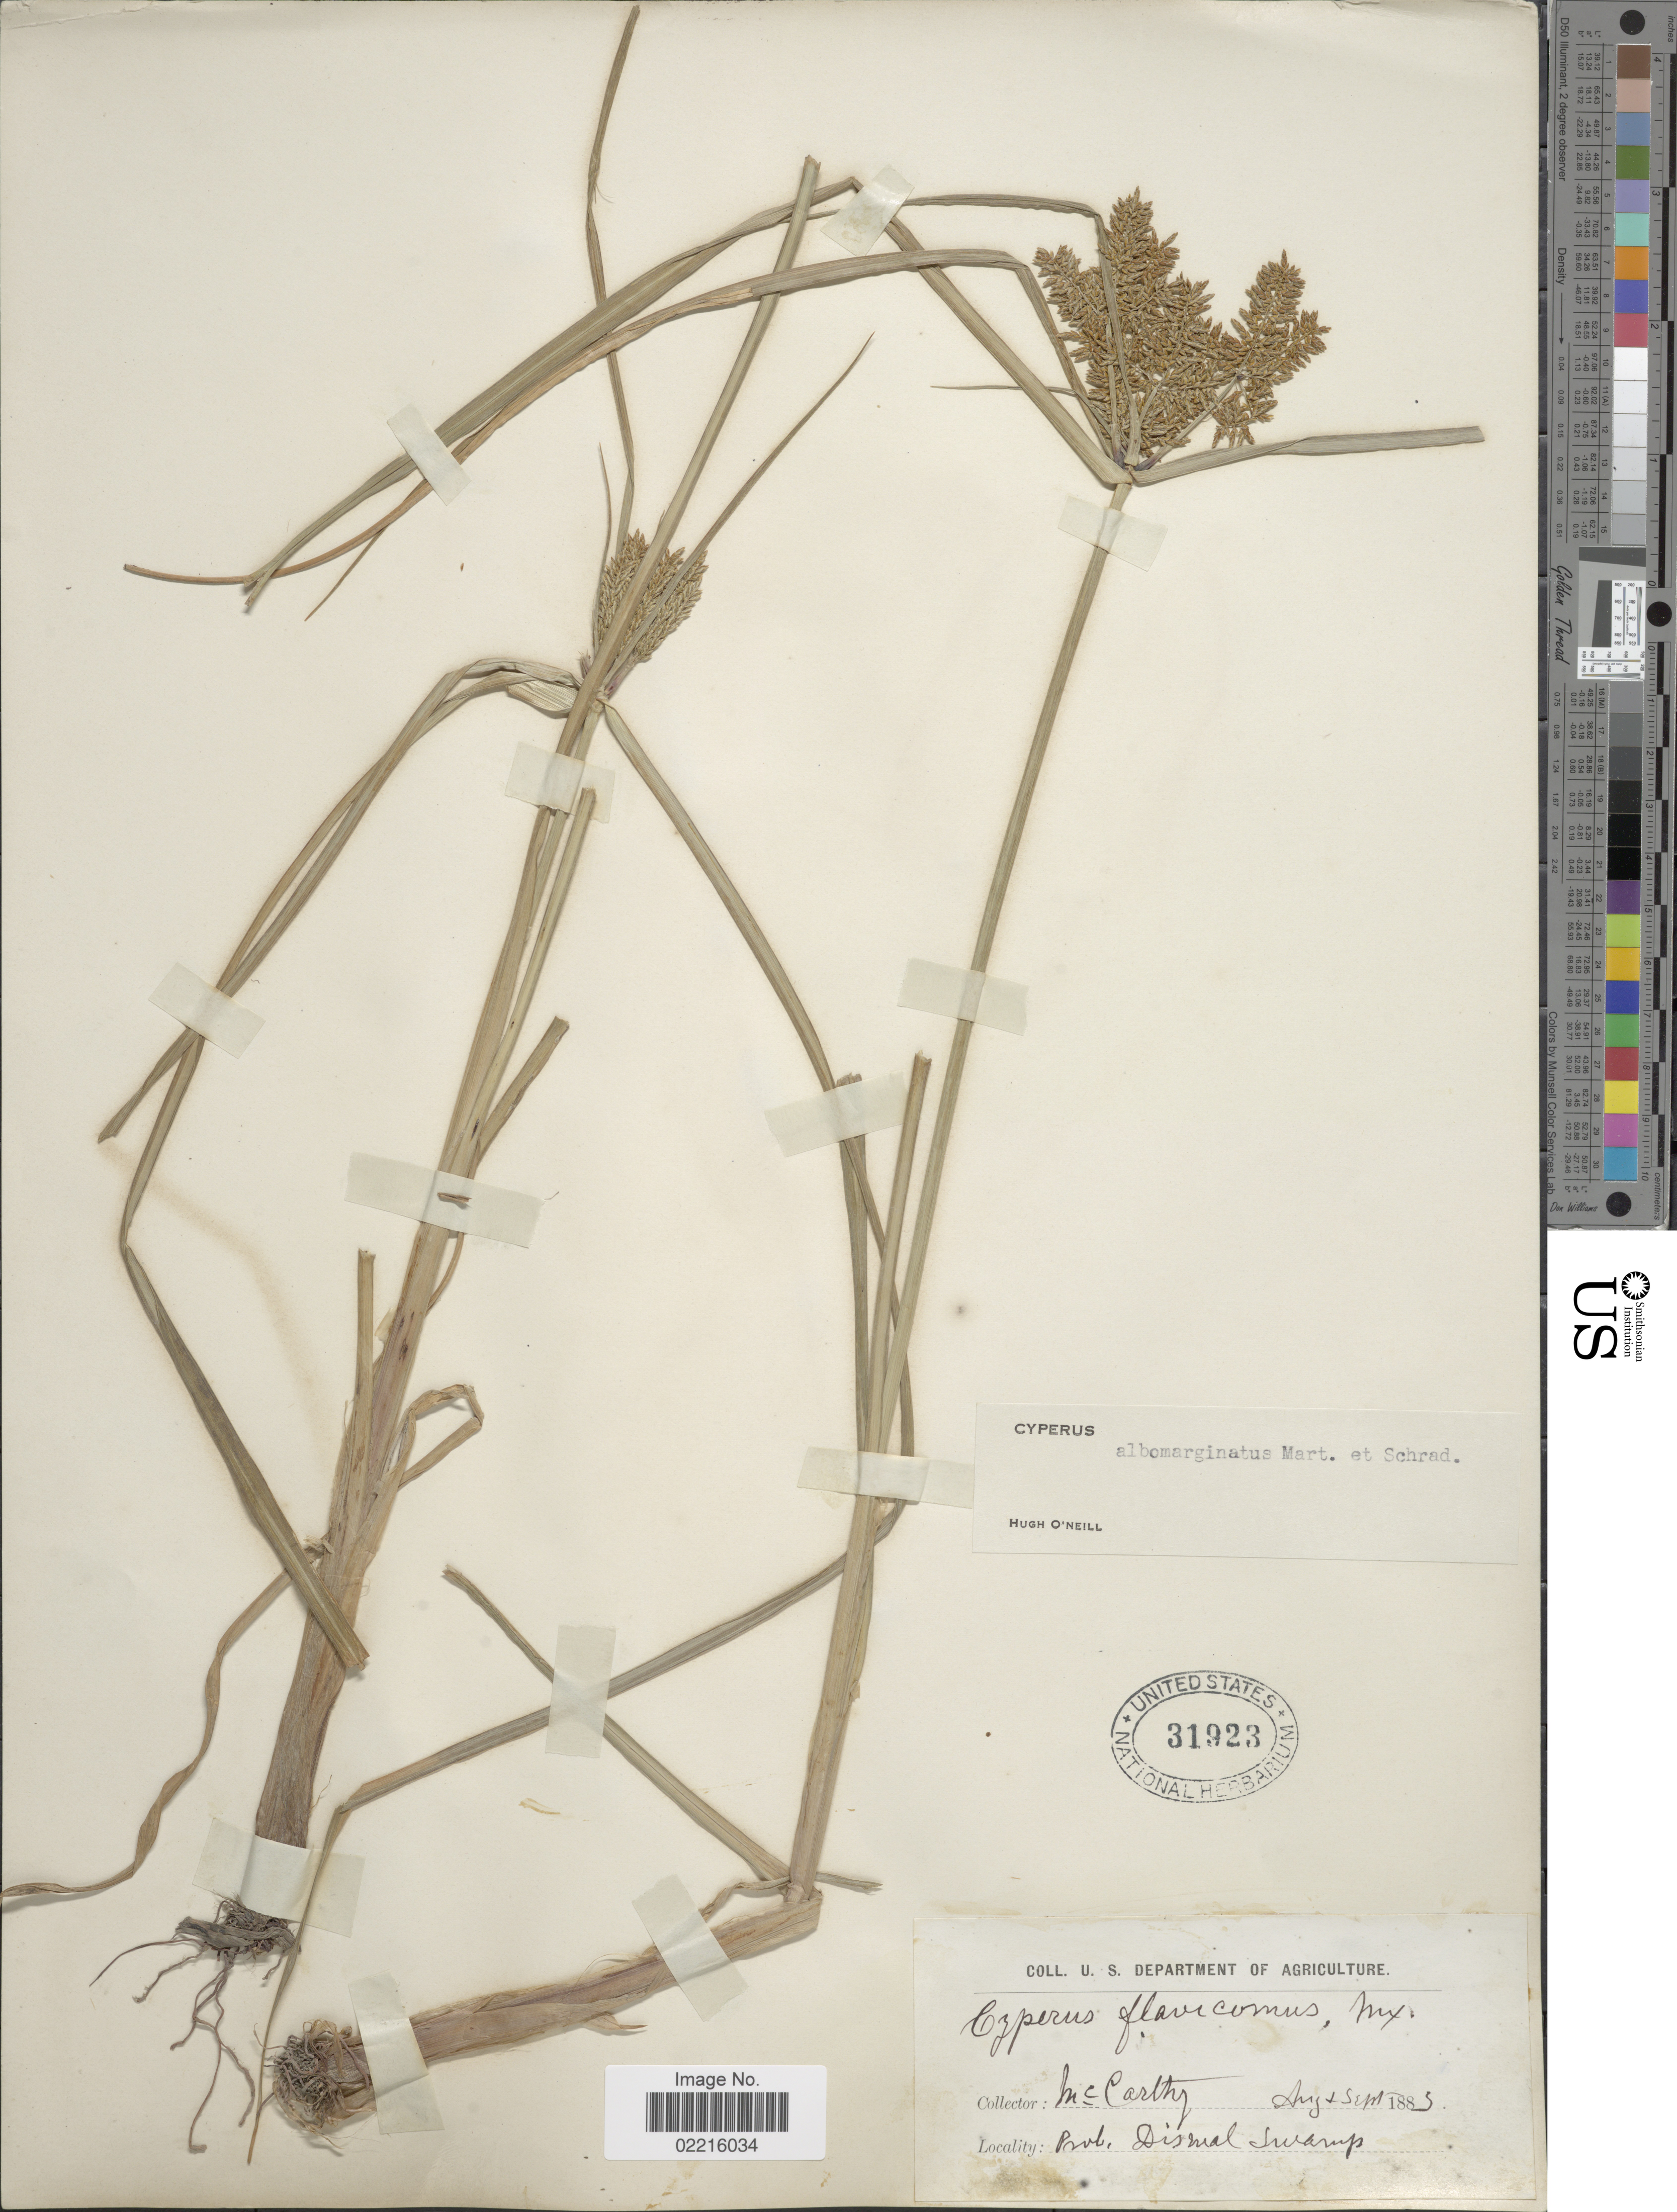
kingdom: Plantae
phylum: Tracheophyta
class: Liliopsida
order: Poales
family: Cyperaceae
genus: Cyperus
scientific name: Cyperus flavicomus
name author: Michx.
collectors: -- McCarthy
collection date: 1883-08/1883-09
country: United States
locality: Prob. Dismal Swamp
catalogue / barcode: US 31923